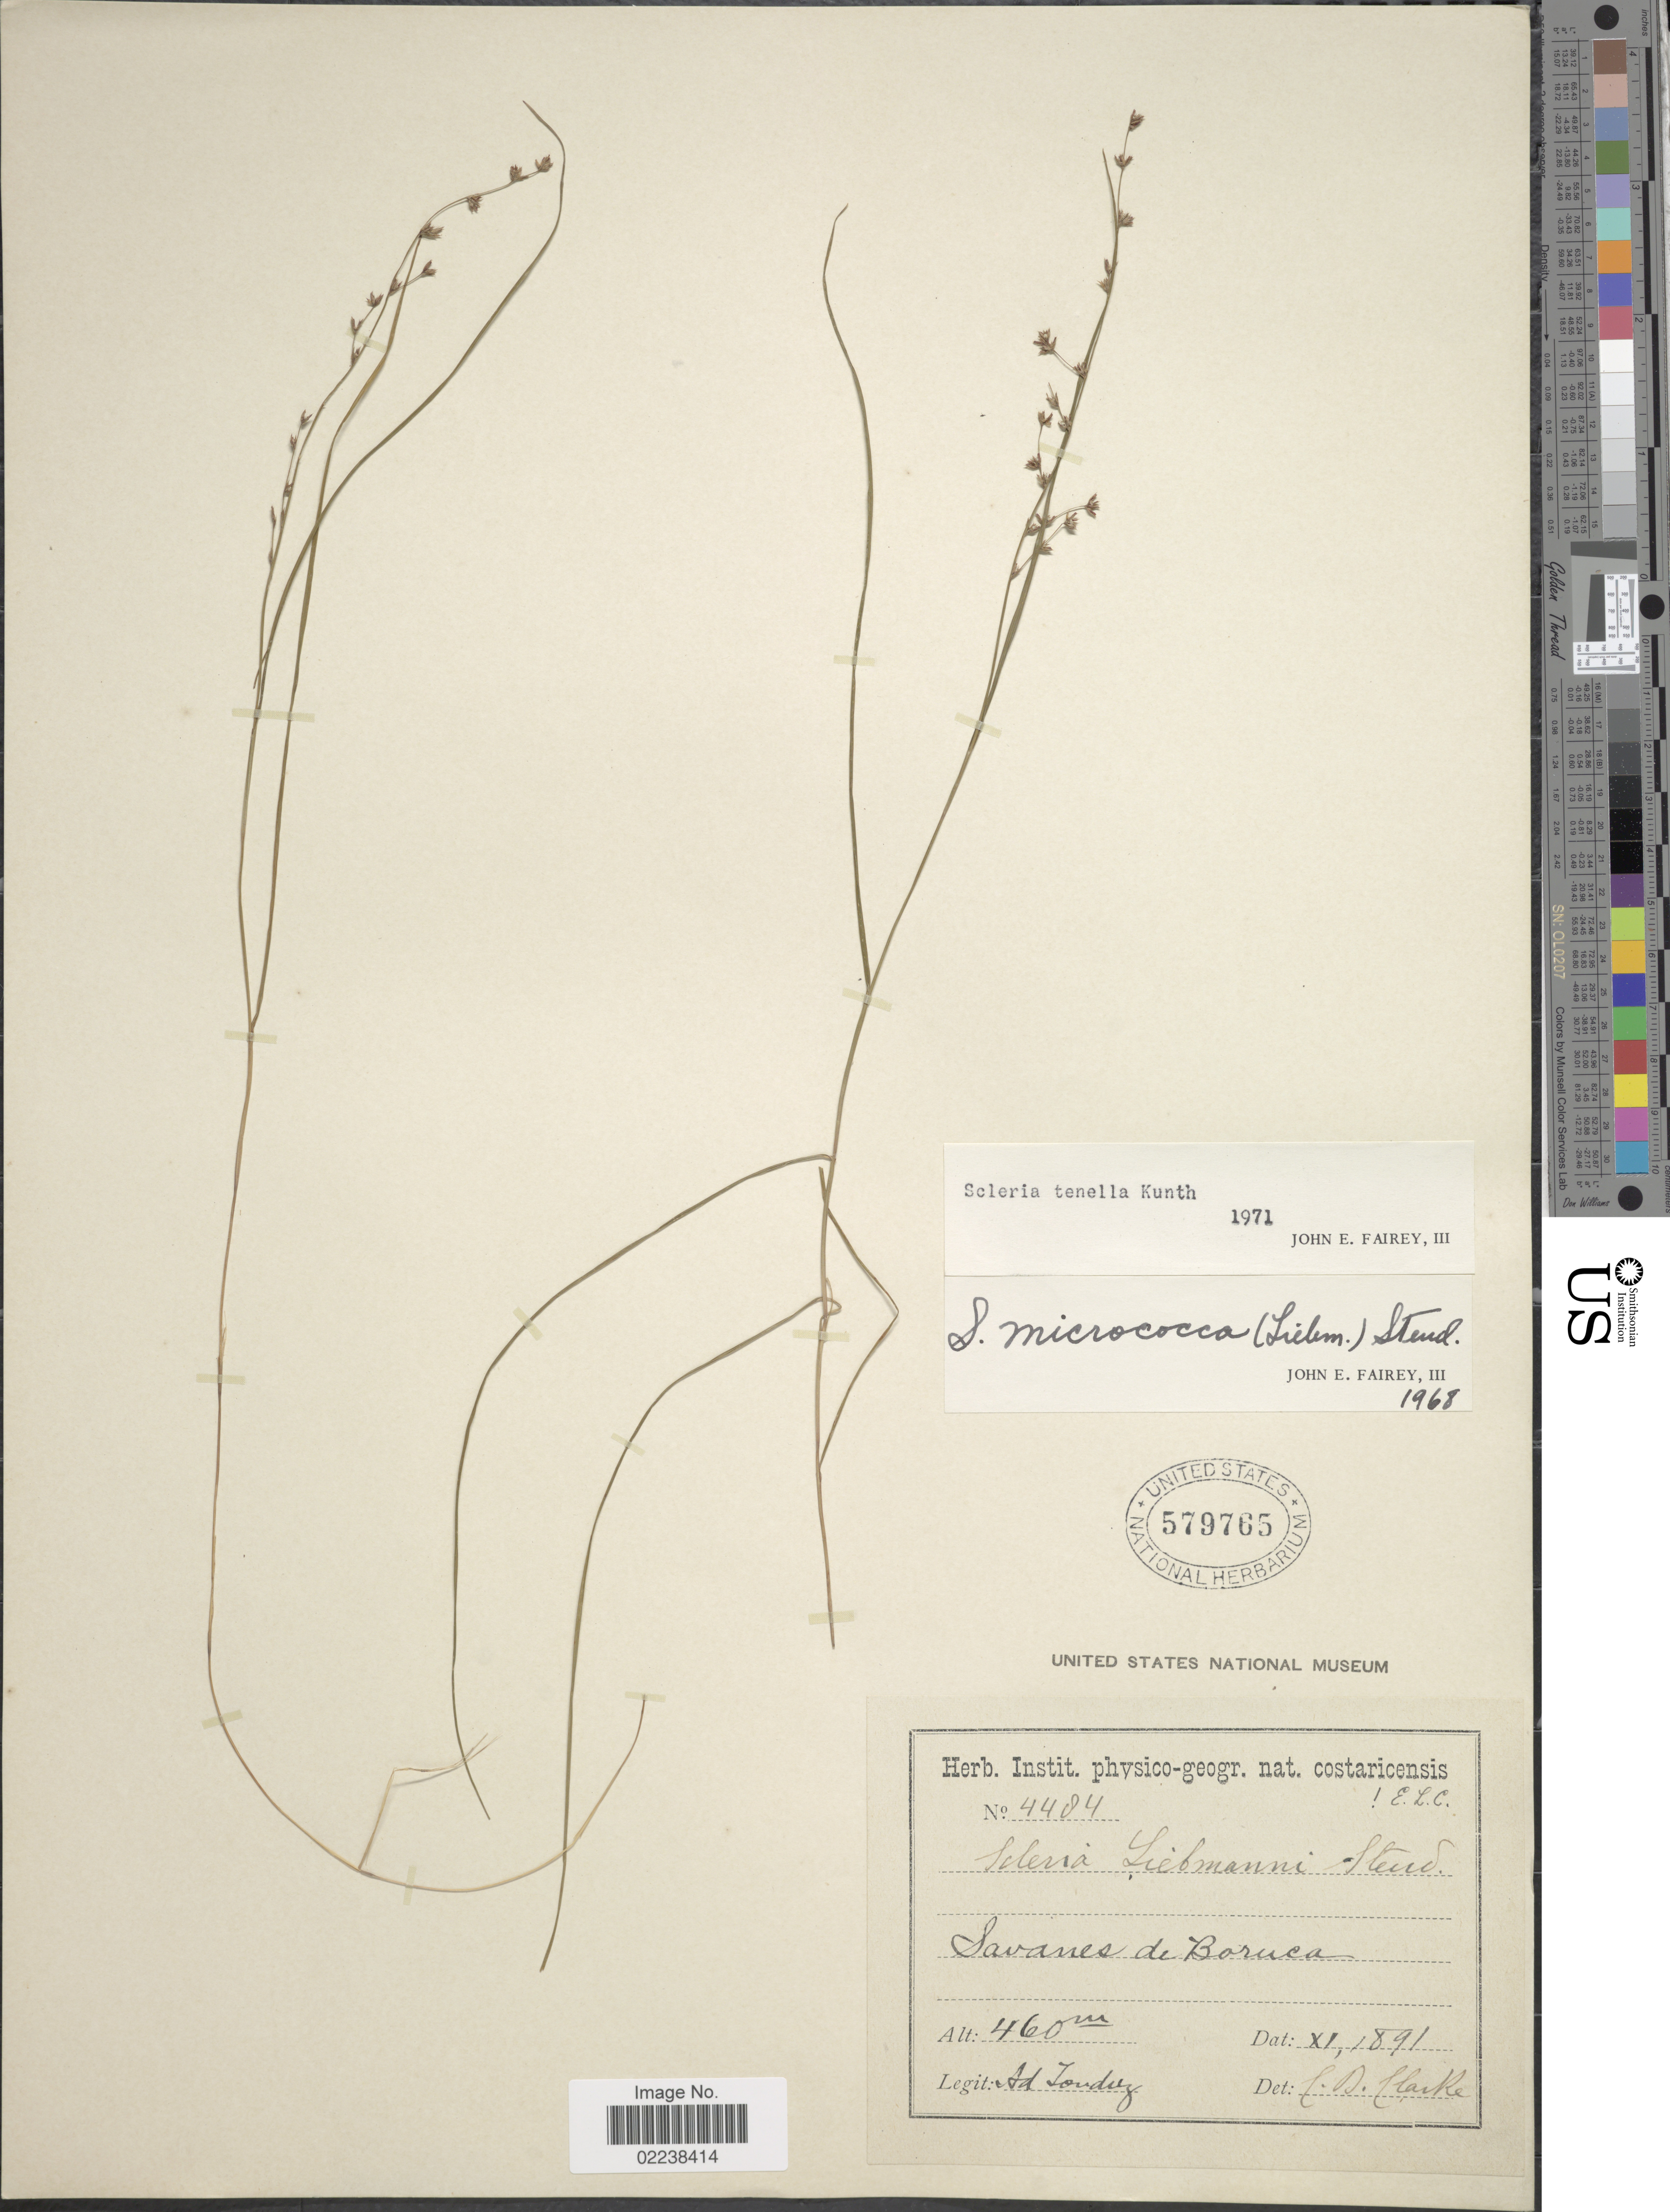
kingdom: Plantae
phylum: Tracheophyta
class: Liliopsida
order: Poales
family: Cyperaceae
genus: Scleria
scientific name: Scleria verticillata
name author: Muhl. ex Willd.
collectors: A. Tonduz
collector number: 4484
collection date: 1891-11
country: Costa Rica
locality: Savanes de Boruca.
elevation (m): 460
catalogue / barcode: US 579765